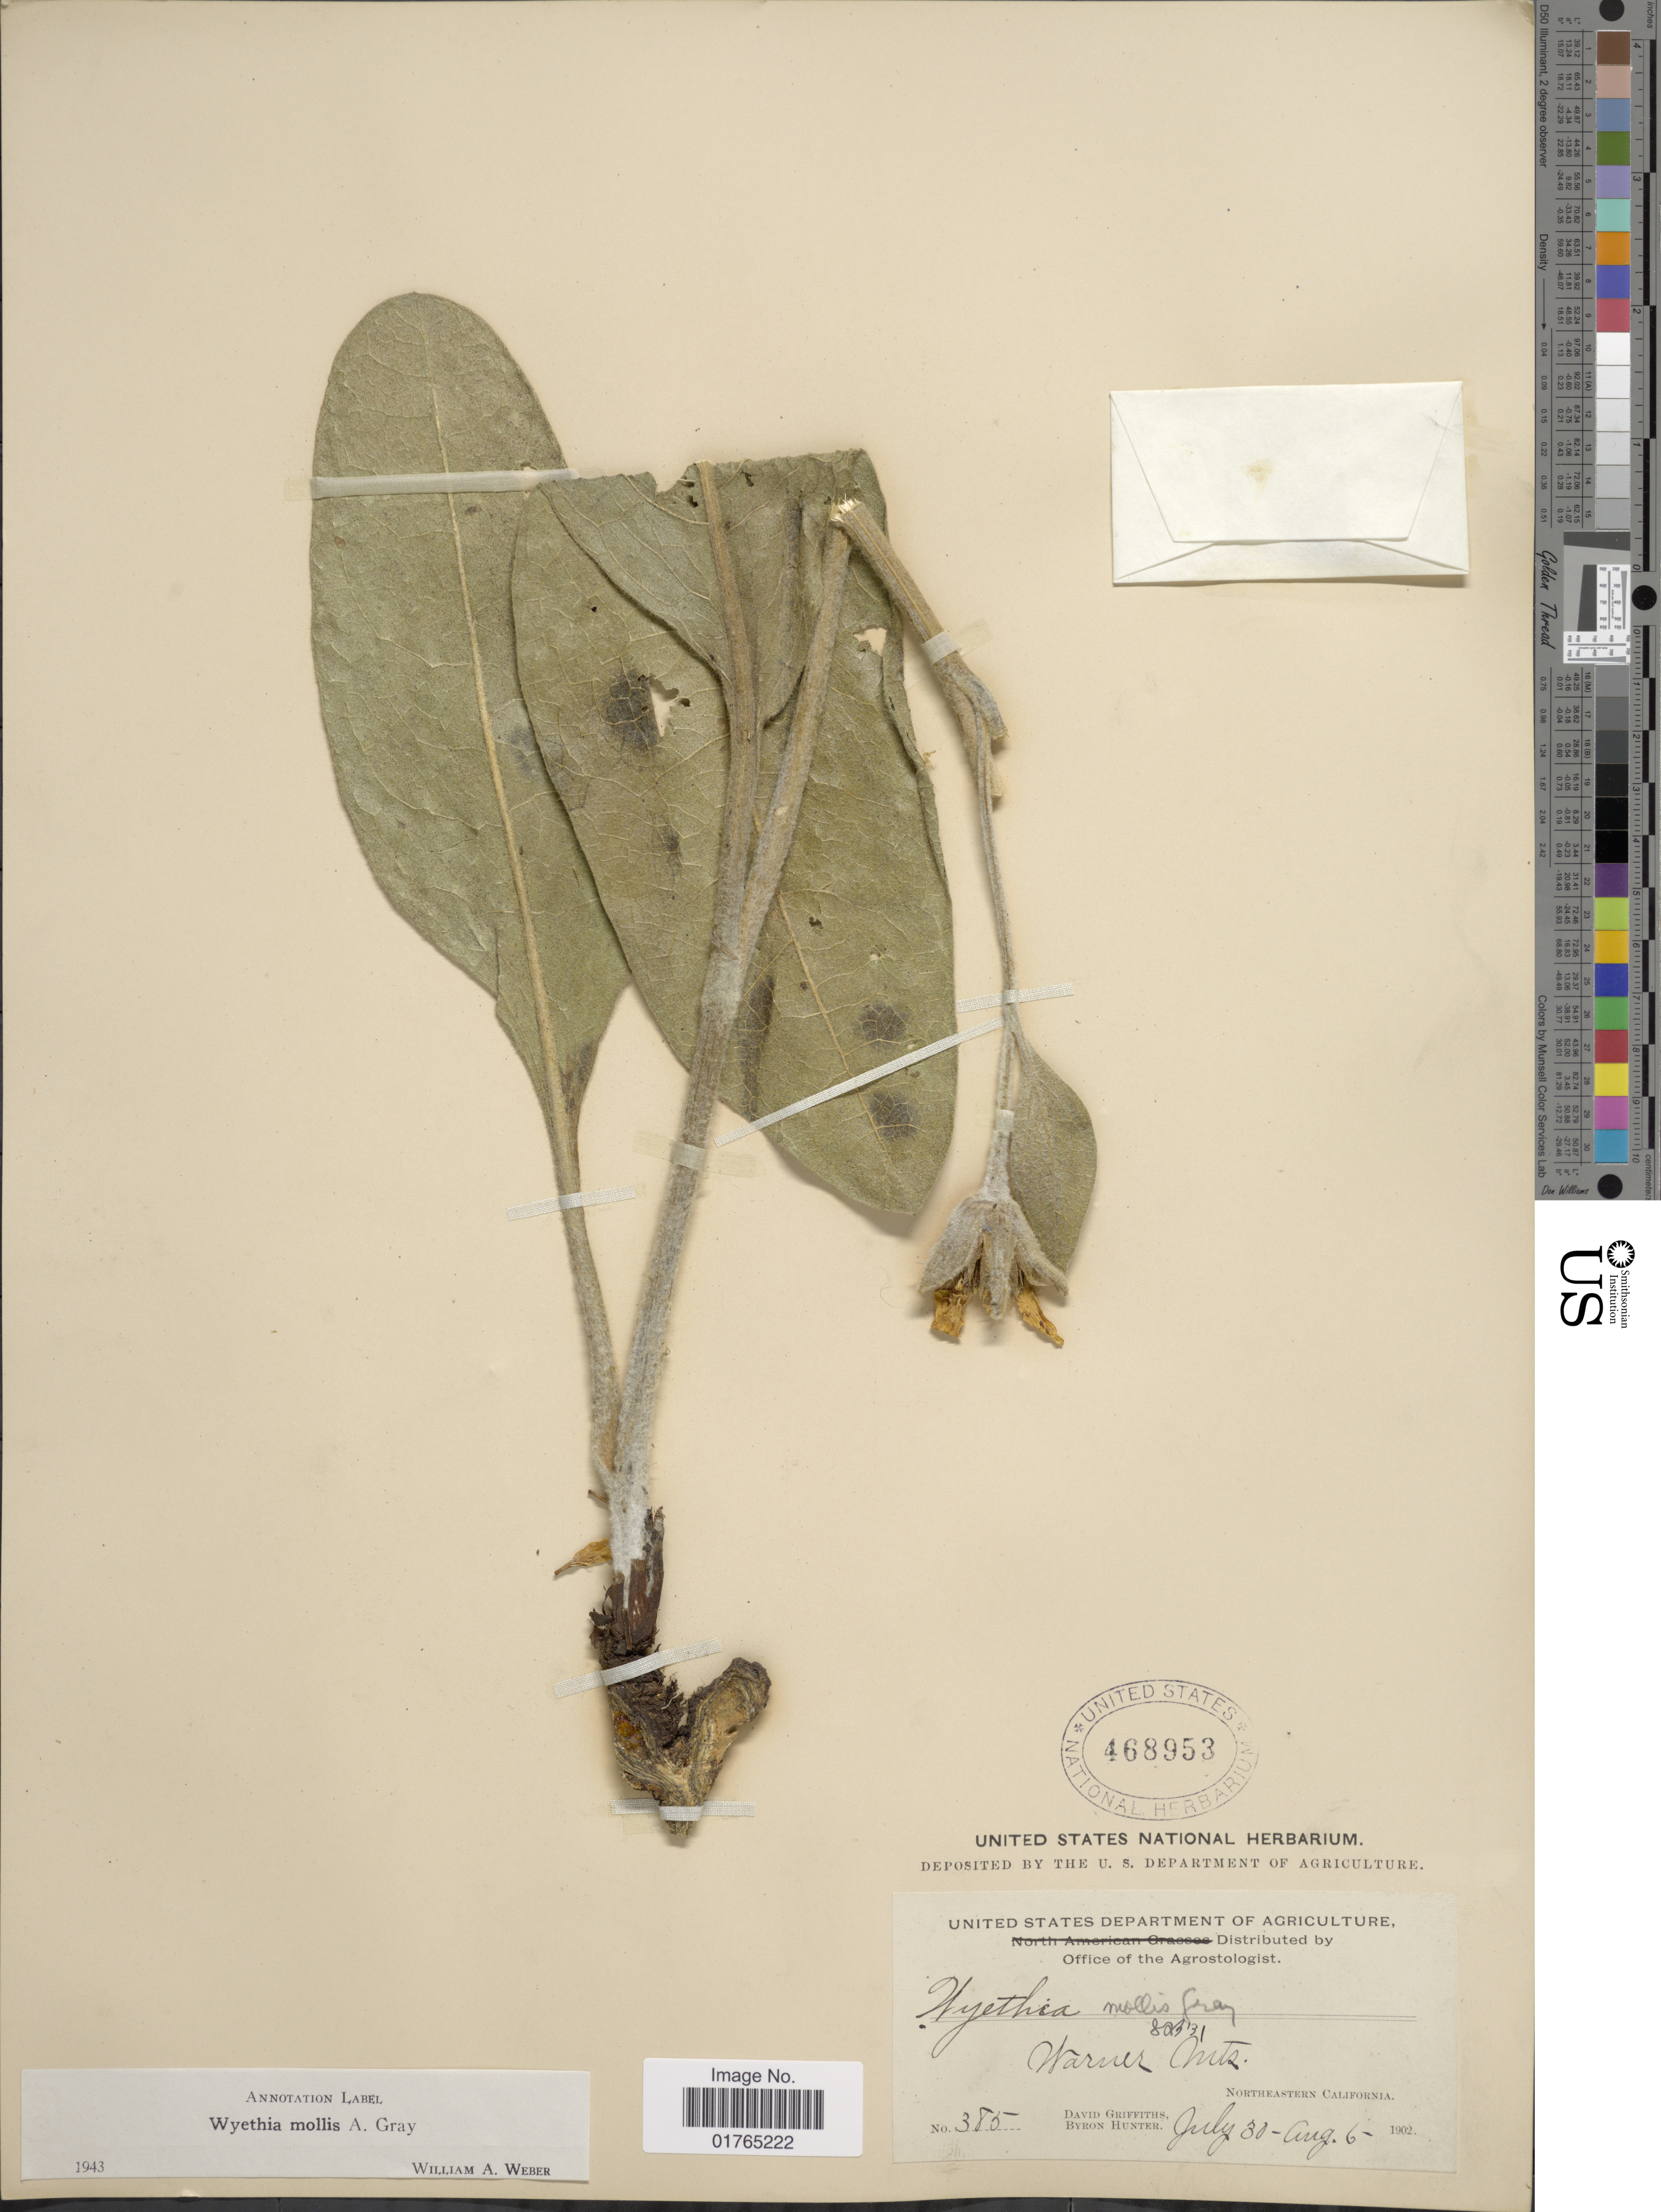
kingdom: Plantae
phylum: Tracheophyta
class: Magnoliopsida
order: Asterales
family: Asteraceae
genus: Wyethia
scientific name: Wyethia mollis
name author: A. Gray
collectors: D. Griffiths & B. Hunter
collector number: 385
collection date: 1902-07-30/1902-08-06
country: United States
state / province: California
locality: Warner Mts., Northeastern California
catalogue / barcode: US 468953